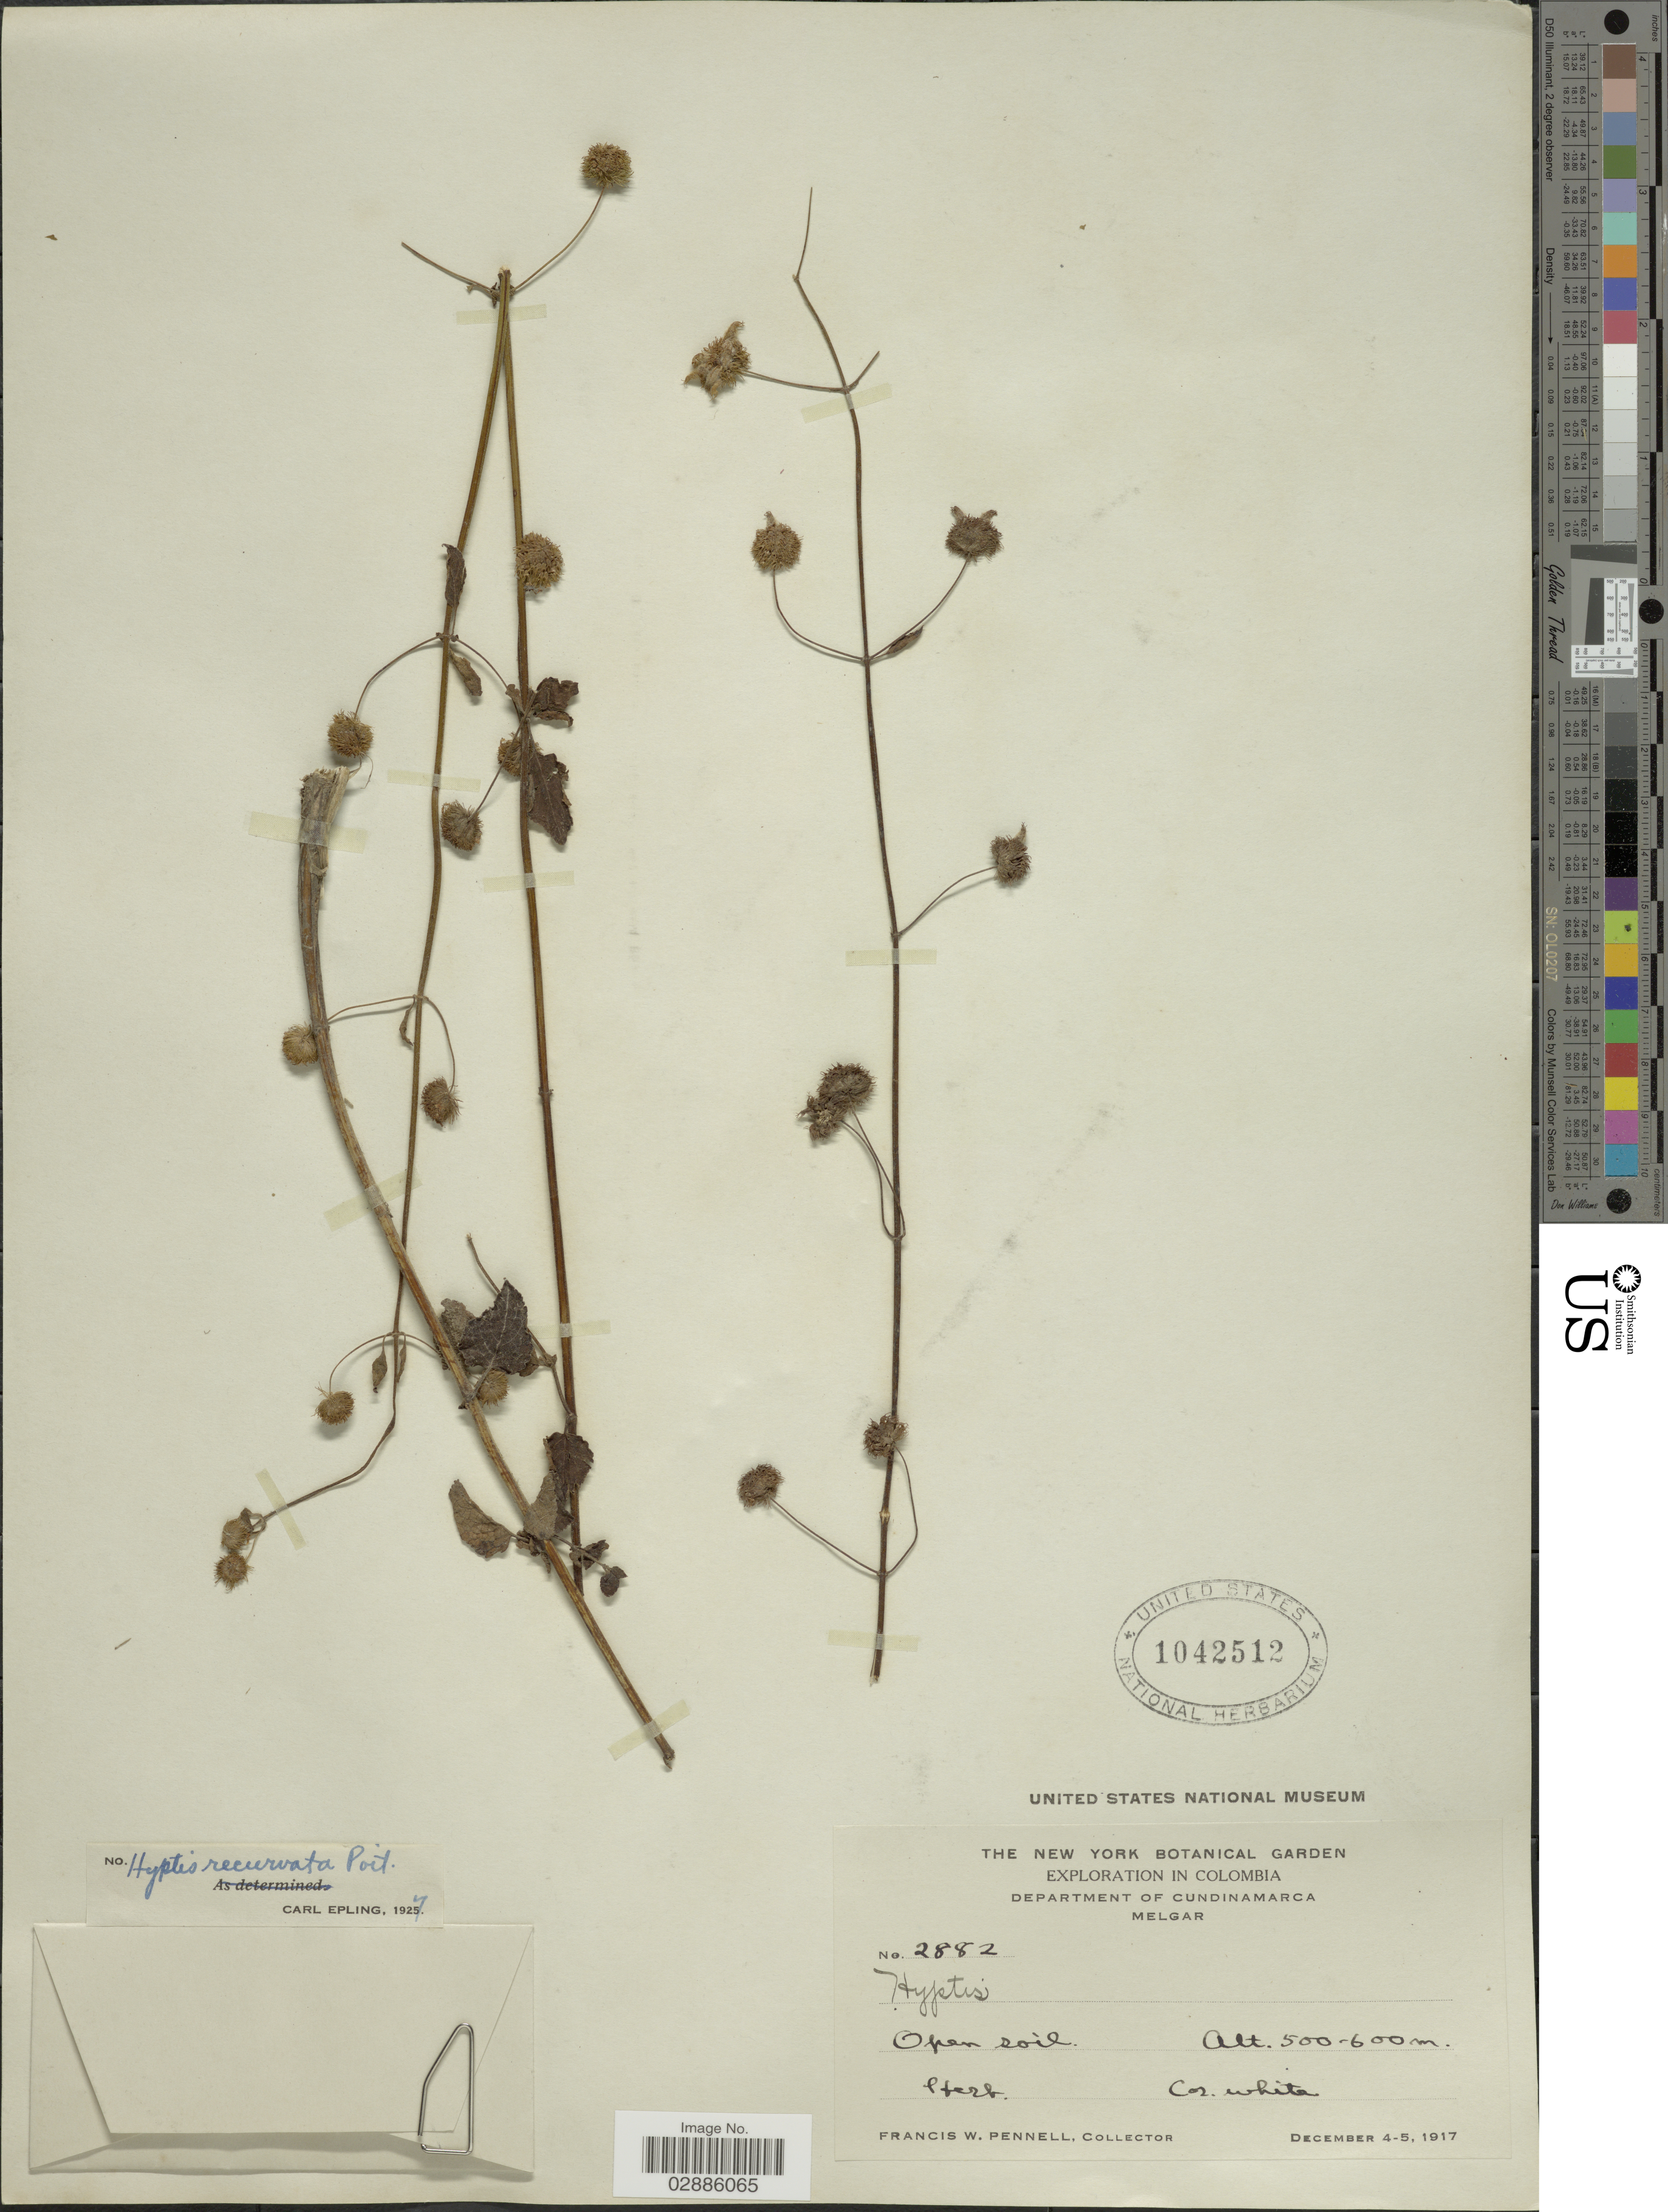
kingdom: Plantae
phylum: Tracheophyta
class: Magnoliopsida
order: Lamiales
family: Lamiaceae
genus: Hyptis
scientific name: Hyptis recurvata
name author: Poit.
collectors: F. W. Pennell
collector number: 2882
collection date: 1917-12-04/1917-12-05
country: Colombia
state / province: Cundinamarca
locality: Department of Cundinamarca, Melgar.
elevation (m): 500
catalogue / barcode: US 1042512